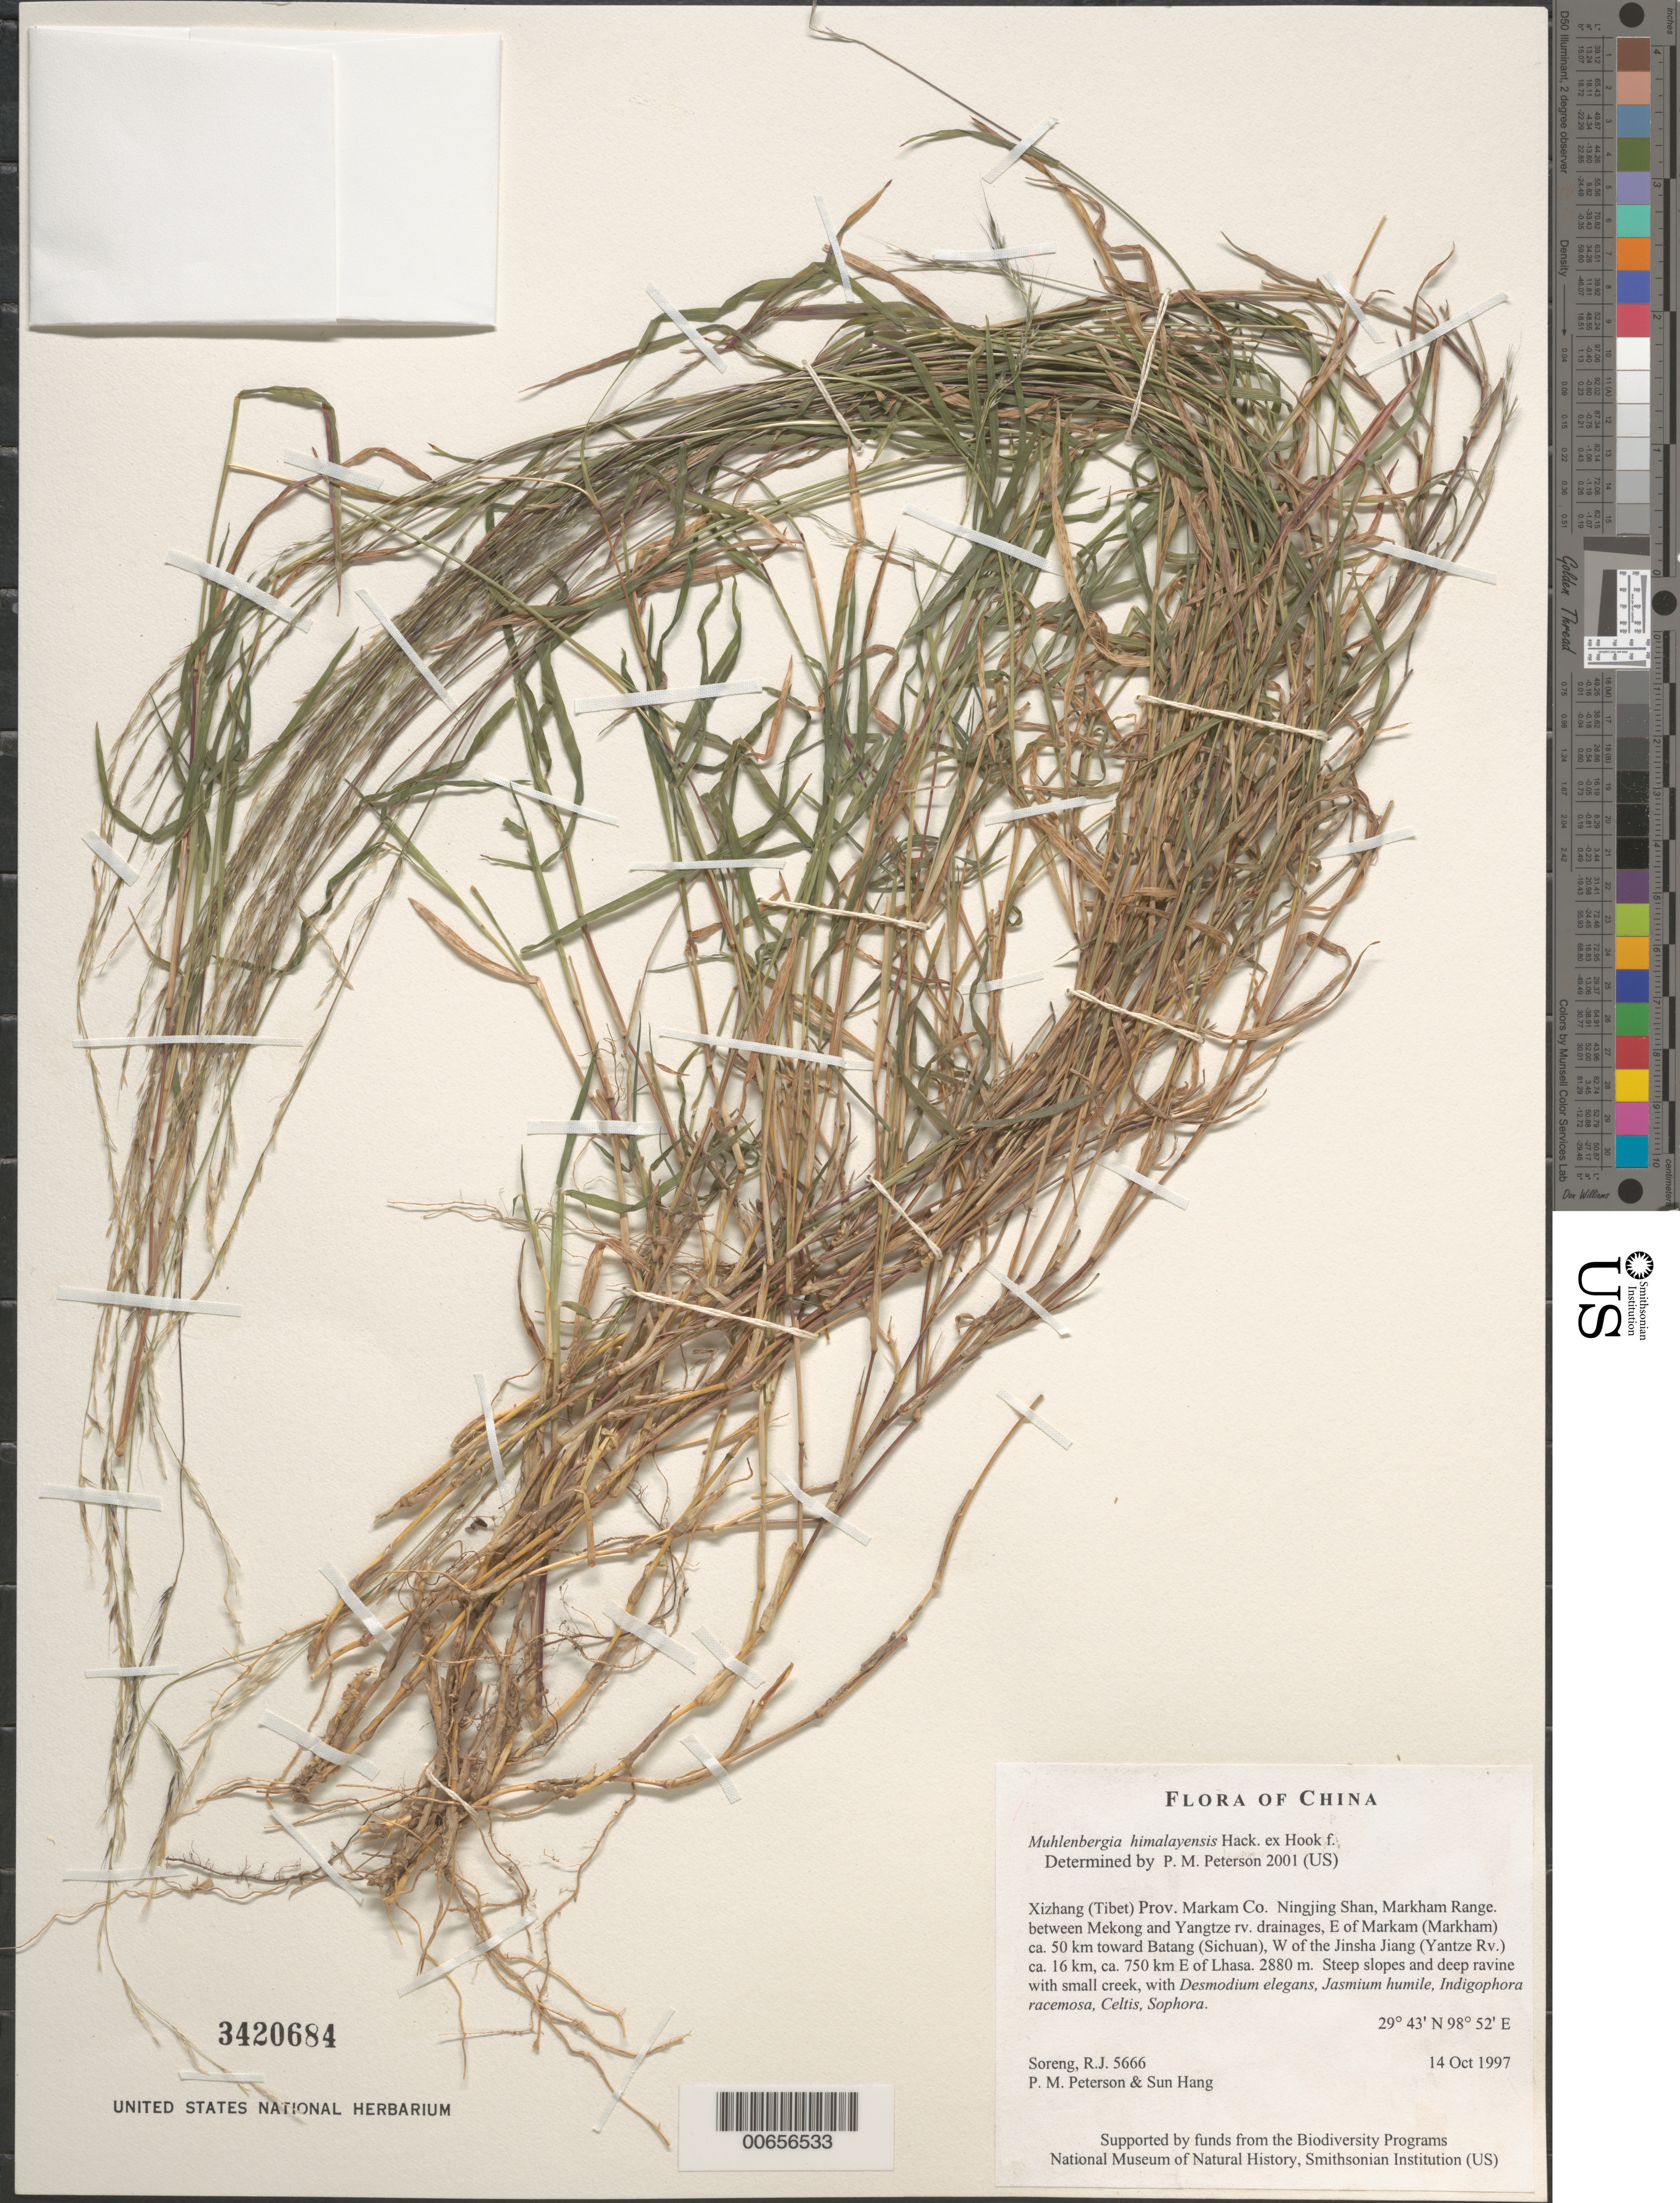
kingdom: Plantae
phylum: Tracheophyta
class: Liliopsida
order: Poales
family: Poaceae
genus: Muhlenbergia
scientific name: Muhlenbergia himalayensis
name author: Hack. ex Hook. f.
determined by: Peterson, Paul M., (BOT), Smithsonian Institution - National Museum of Natural History (UNITED STATES)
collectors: R. J. Soreng, P. M. Peterson & Sun Hang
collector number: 5666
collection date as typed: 14 Oct 1997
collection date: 1997-10-14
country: China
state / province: Xizang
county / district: Markam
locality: Ningjing Shan, Markham Range. between Mekong and Yangtze rv. drainages, E of Markam (Markham) ca. 50 km toward Batang (Sichuan), W of the Jinsha Jiang (Yantze Rv.) ca. 16 km, ca. 750 km E of Lhasa. ca. *3376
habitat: Steep slopes and deep ravine with small creek, with Desmodium elegans, Jasmium humile, Indigophora racemosa, Celtis, Sophora,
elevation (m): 2880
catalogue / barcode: US 3420684